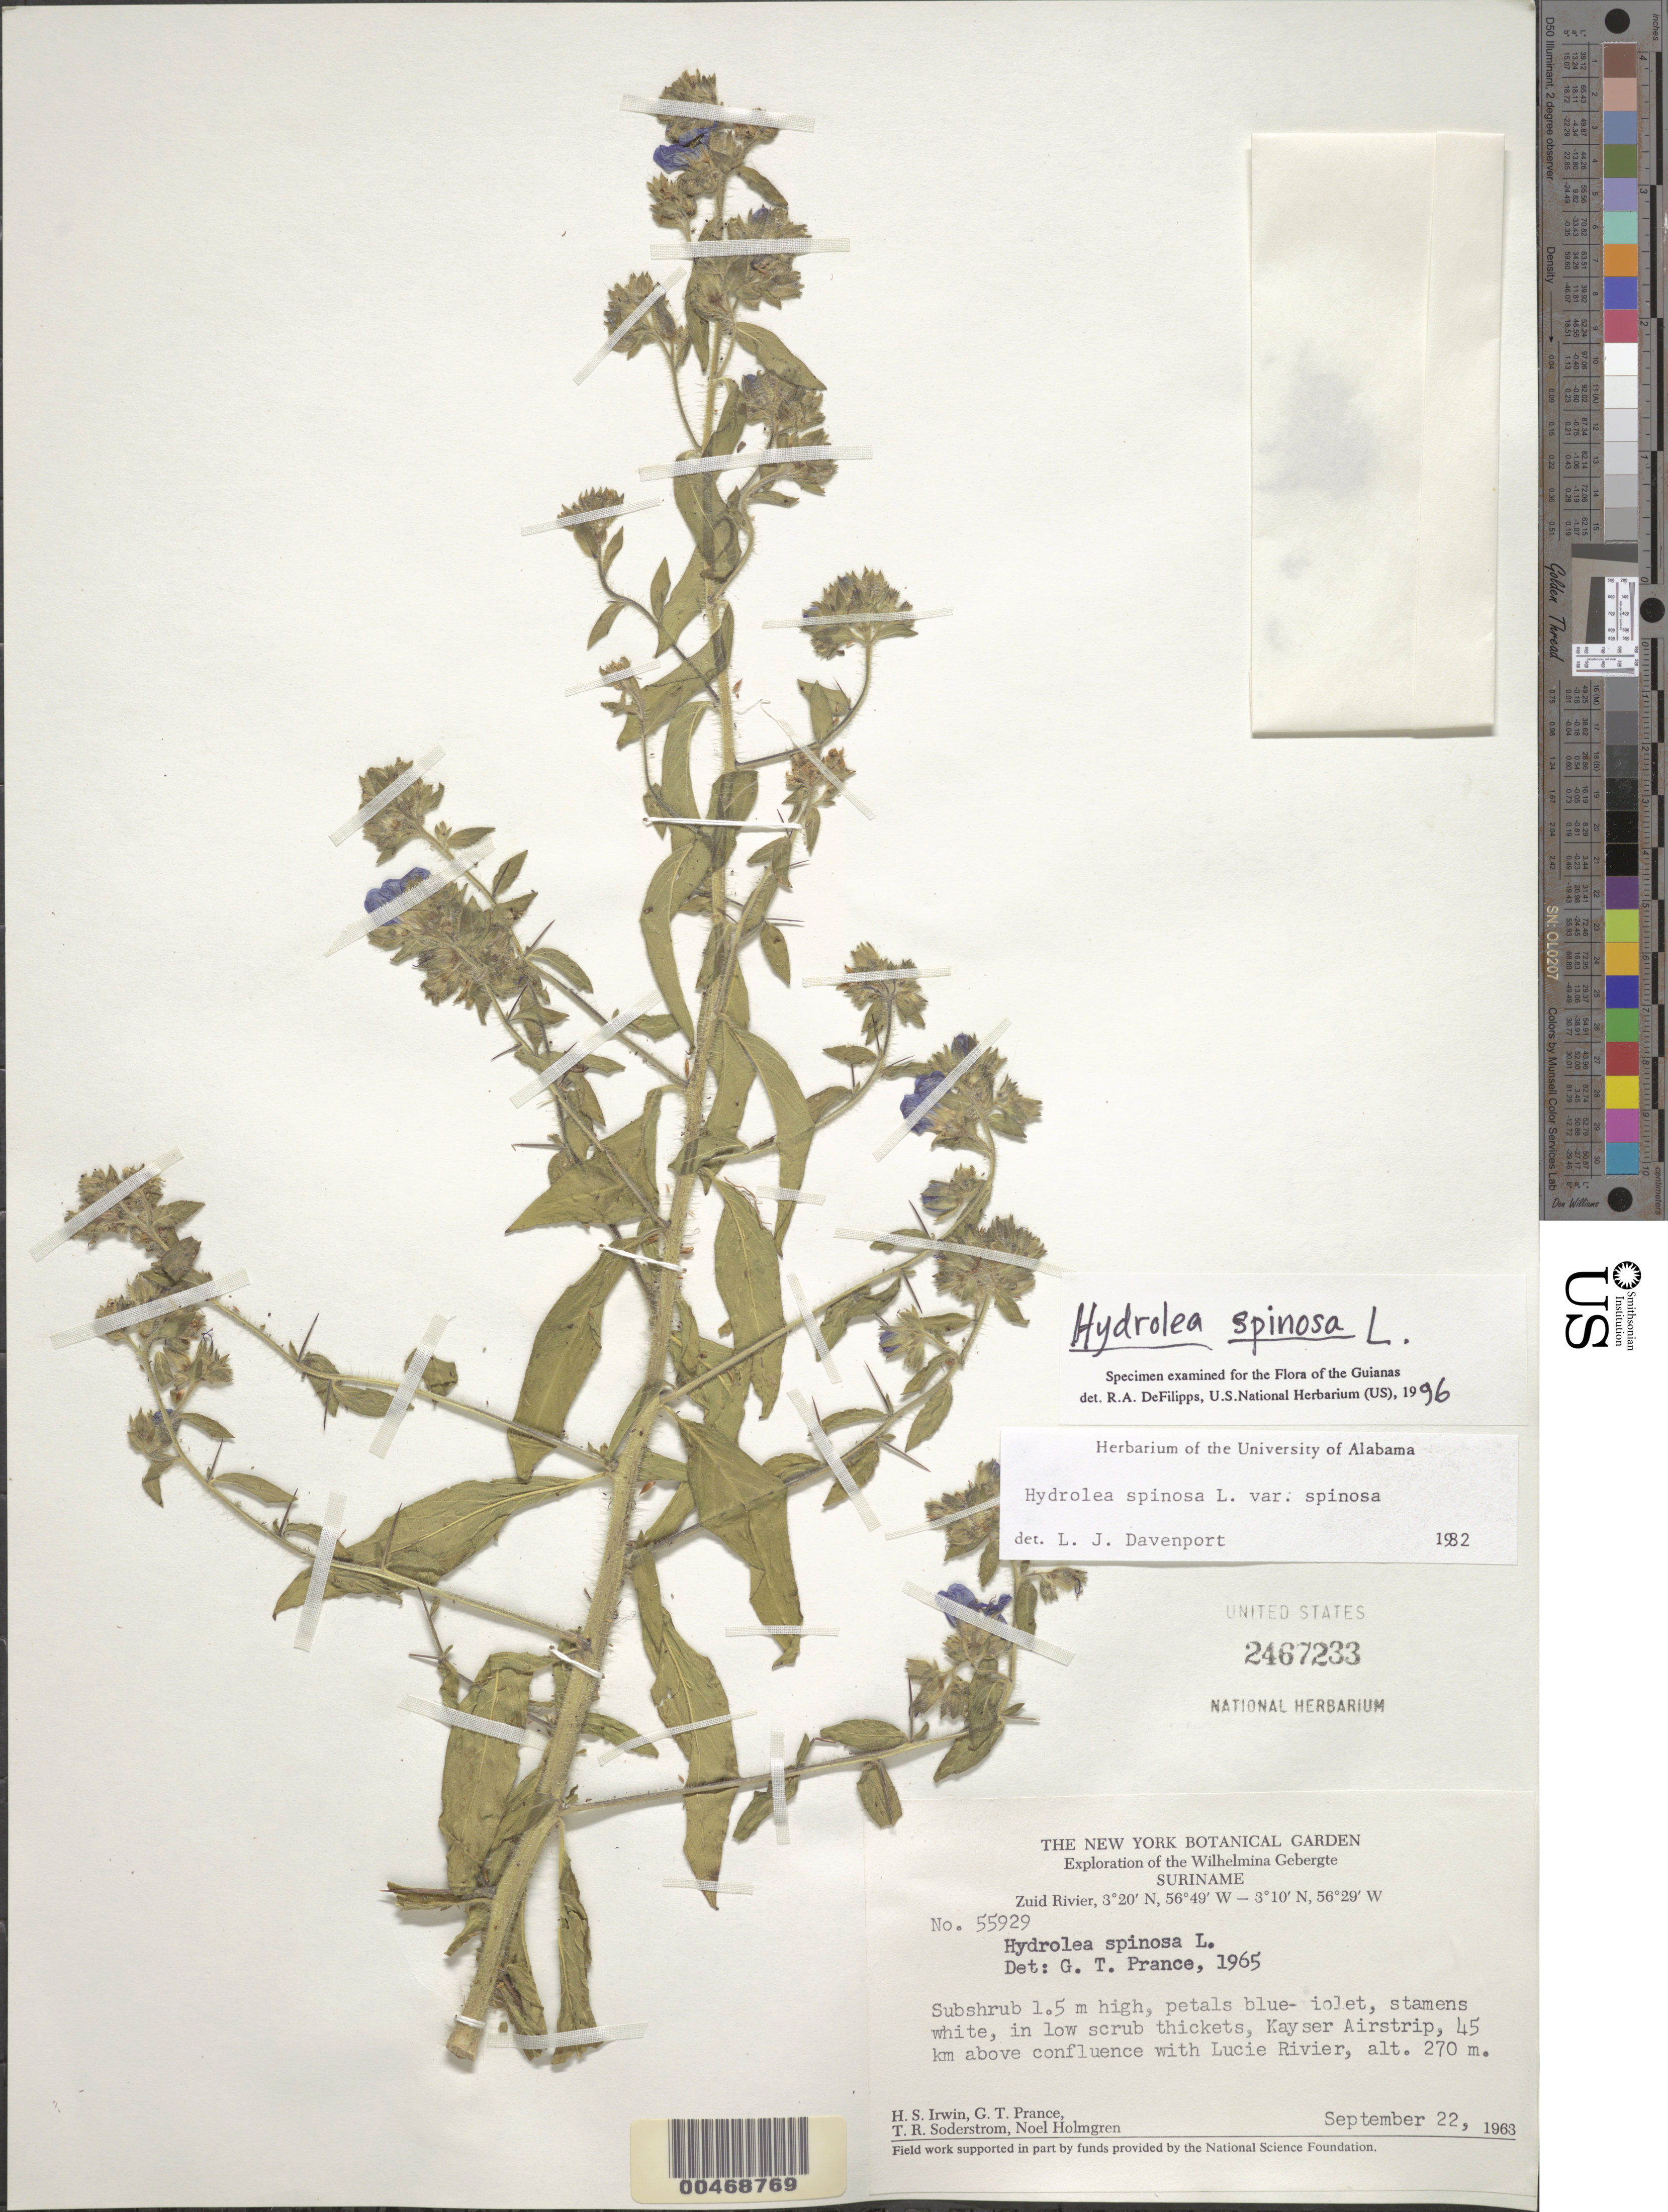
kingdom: Plantae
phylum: Tracheophyta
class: Magnoliopsida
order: Solanales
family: Hydroleaceae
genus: Hydrolea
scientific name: Hydrolea spinosa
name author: L.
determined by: DeFilipps, R. A.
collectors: H. Irwin, G. T. Prance, T. R. Soderstrom & N. H. Holmgren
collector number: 55929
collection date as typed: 22-Sep-63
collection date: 1963-09-22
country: Suriname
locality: Kayser Airstrip, Zuid R., 45 km above confl. with Lucie R., Wilhelmina Gebergte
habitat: Low scrub thickets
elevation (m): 270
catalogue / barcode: US 2467233